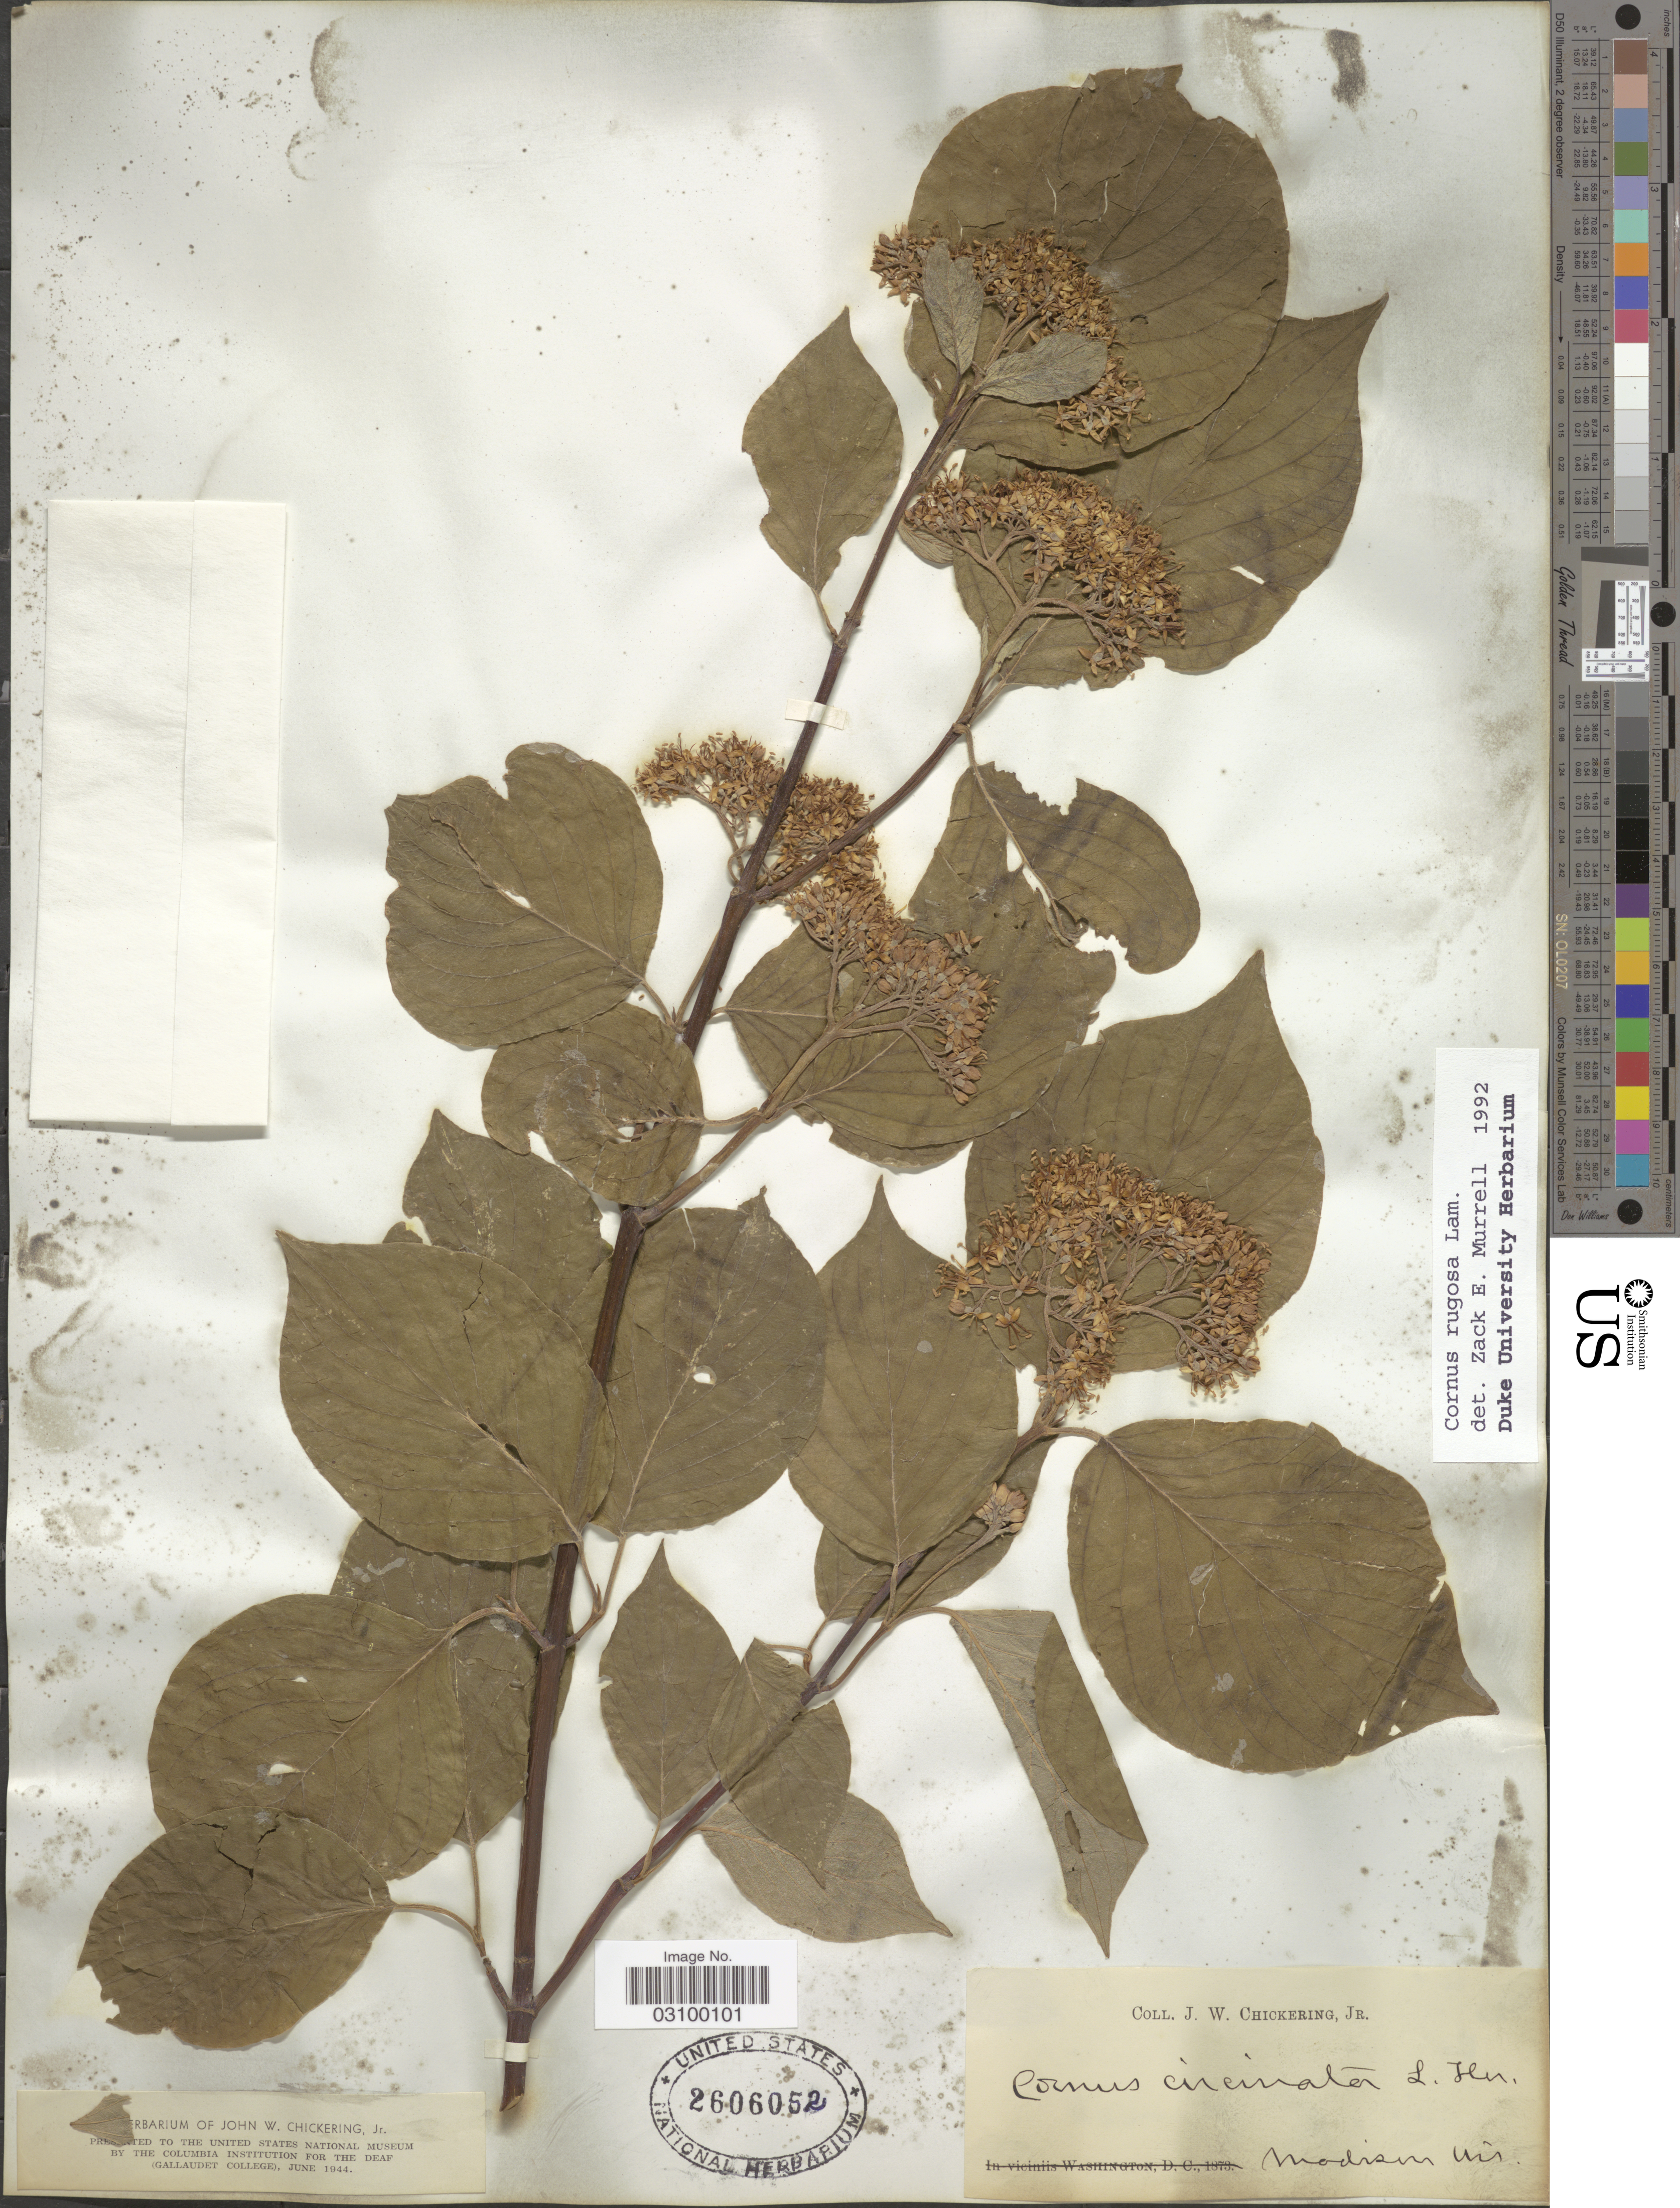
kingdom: Plantae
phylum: Tracheophyta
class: Magnoliopsida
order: Cornales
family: Cornaceae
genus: Cornus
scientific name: Cornus rugosa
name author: Lam.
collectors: J. W. Chickering Jr.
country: United States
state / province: Wisconsin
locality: Madison Wis.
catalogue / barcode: US 2606052